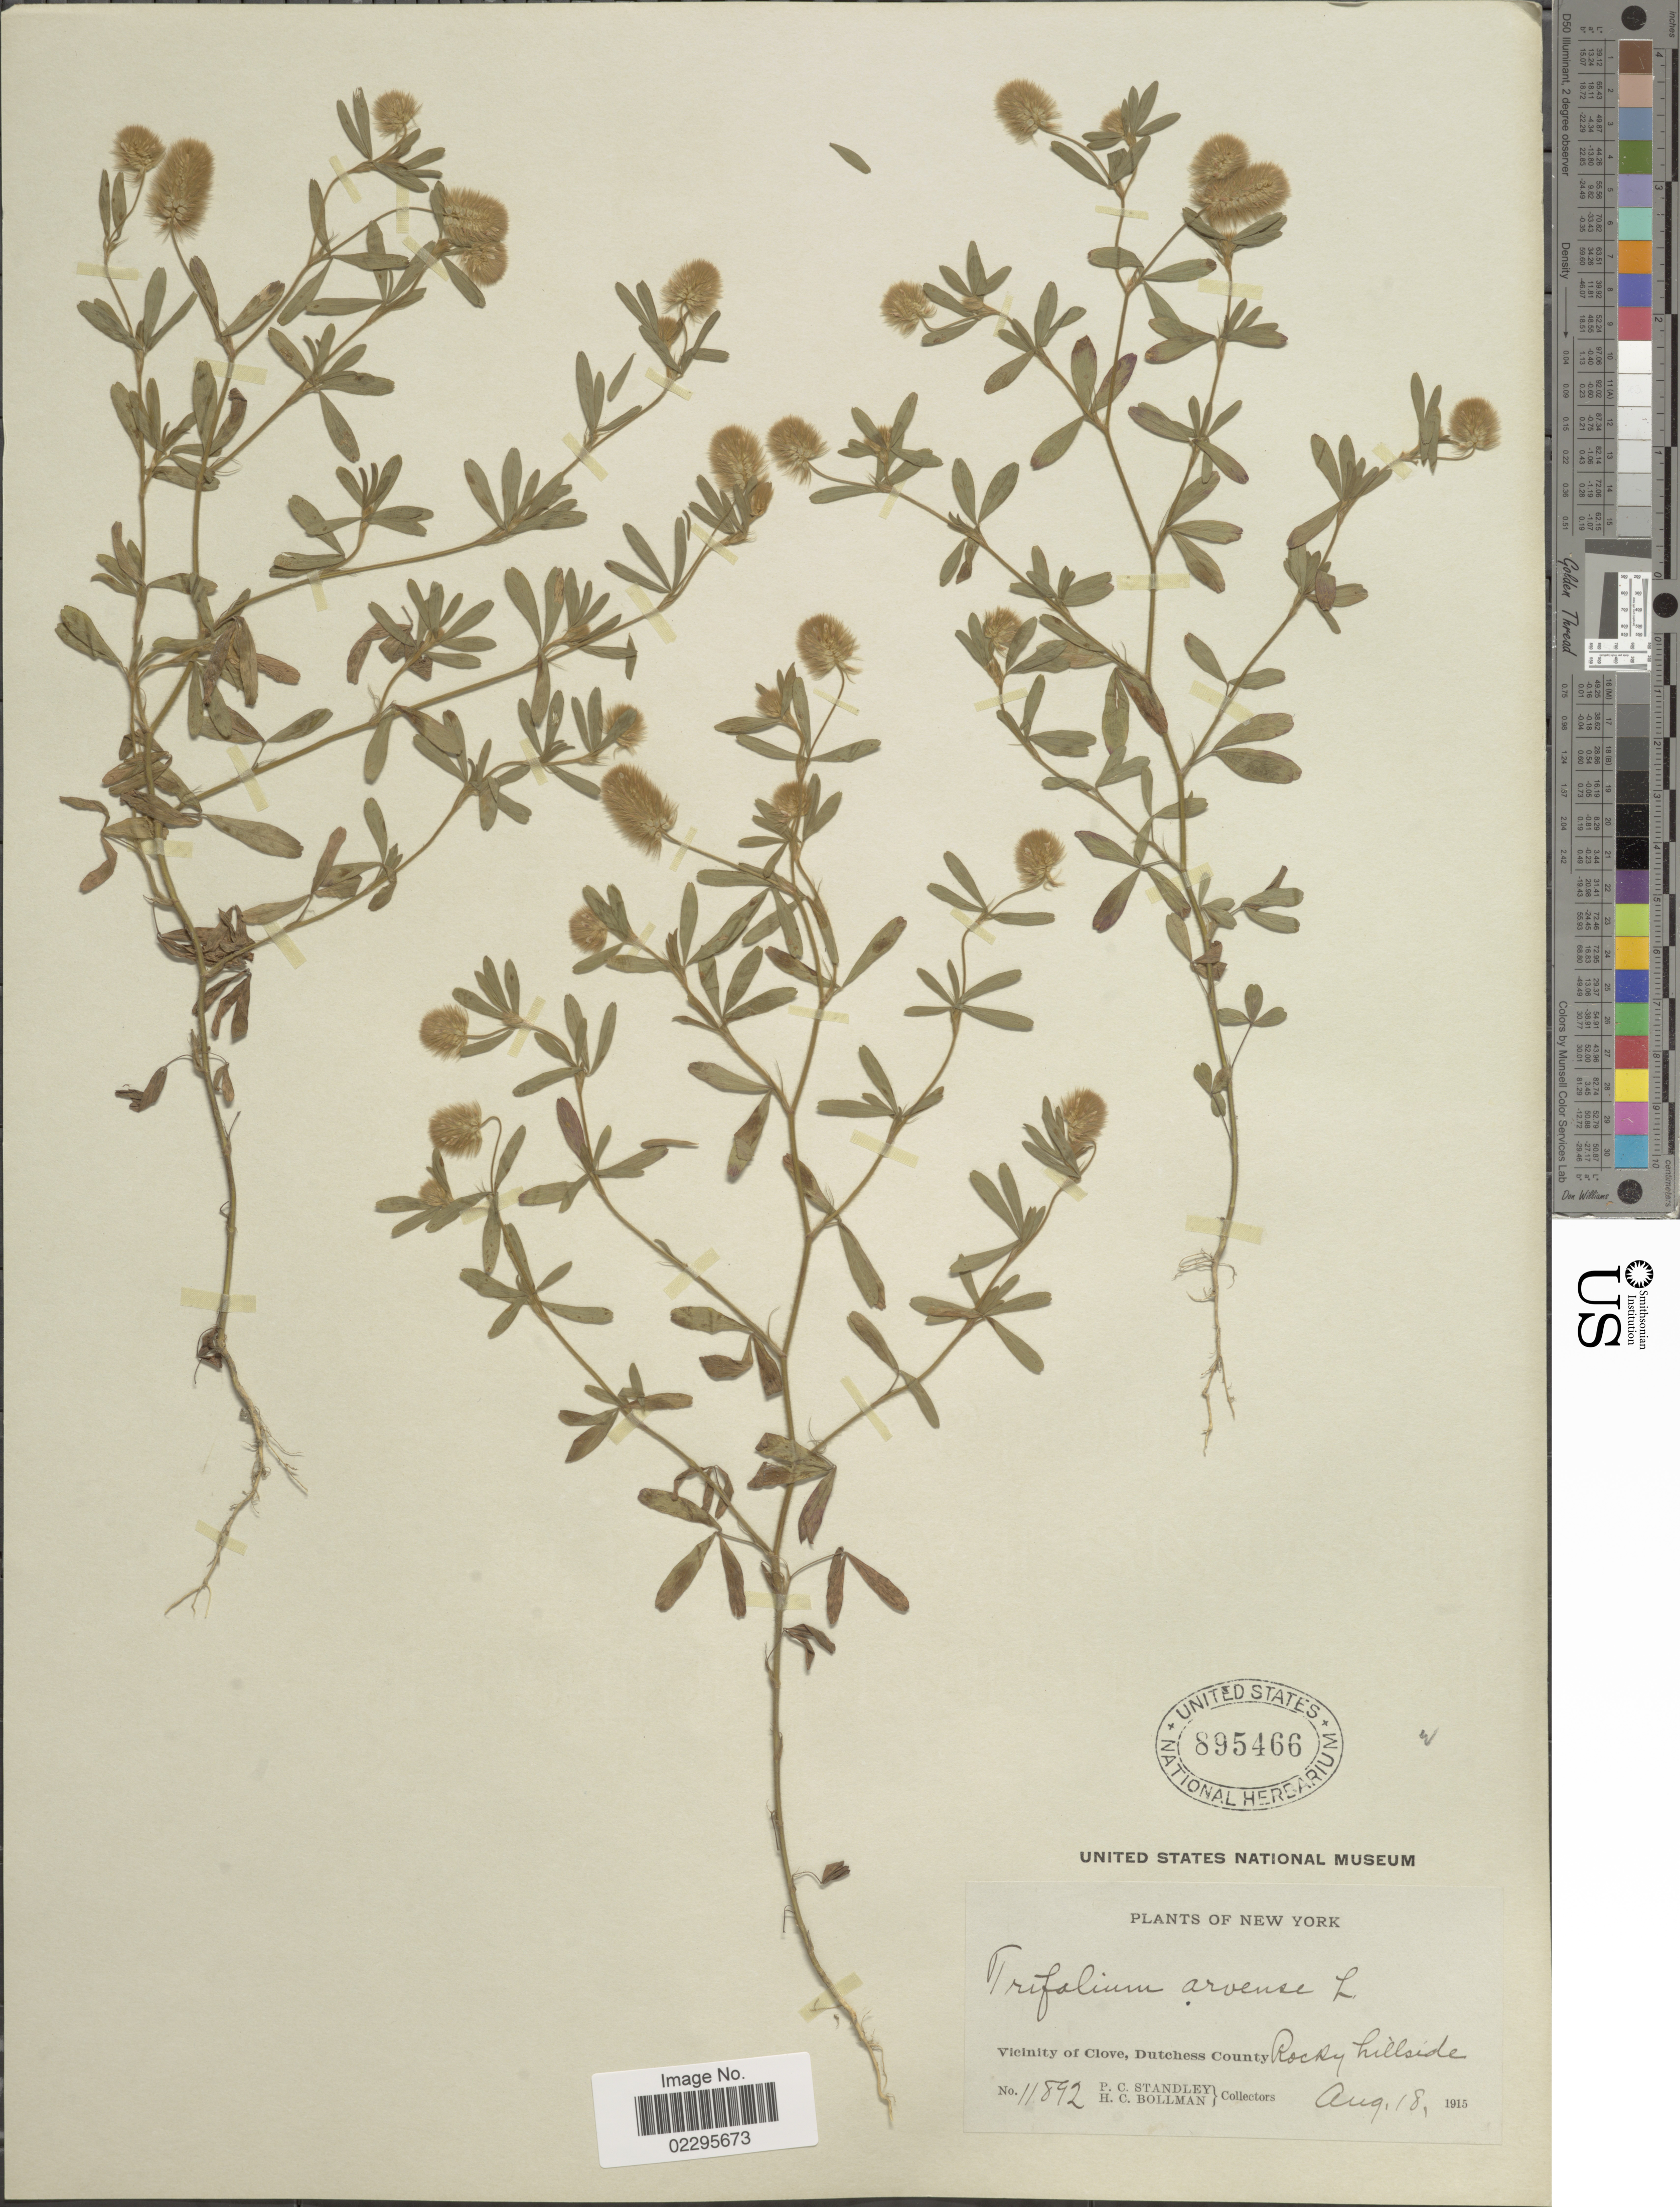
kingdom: Plantae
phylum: Tracheophyta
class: Magnoliopsida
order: Fabales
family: Fabaceae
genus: Trifolium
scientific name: Trifolium arvense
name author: L.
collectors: P. C. Standley & H. C. Bollman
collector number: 11892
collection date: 1915-08-18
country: United States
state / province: New York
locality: Vicinity of Clove, Dutchess County, Rocky hillside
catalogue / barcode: US 895466